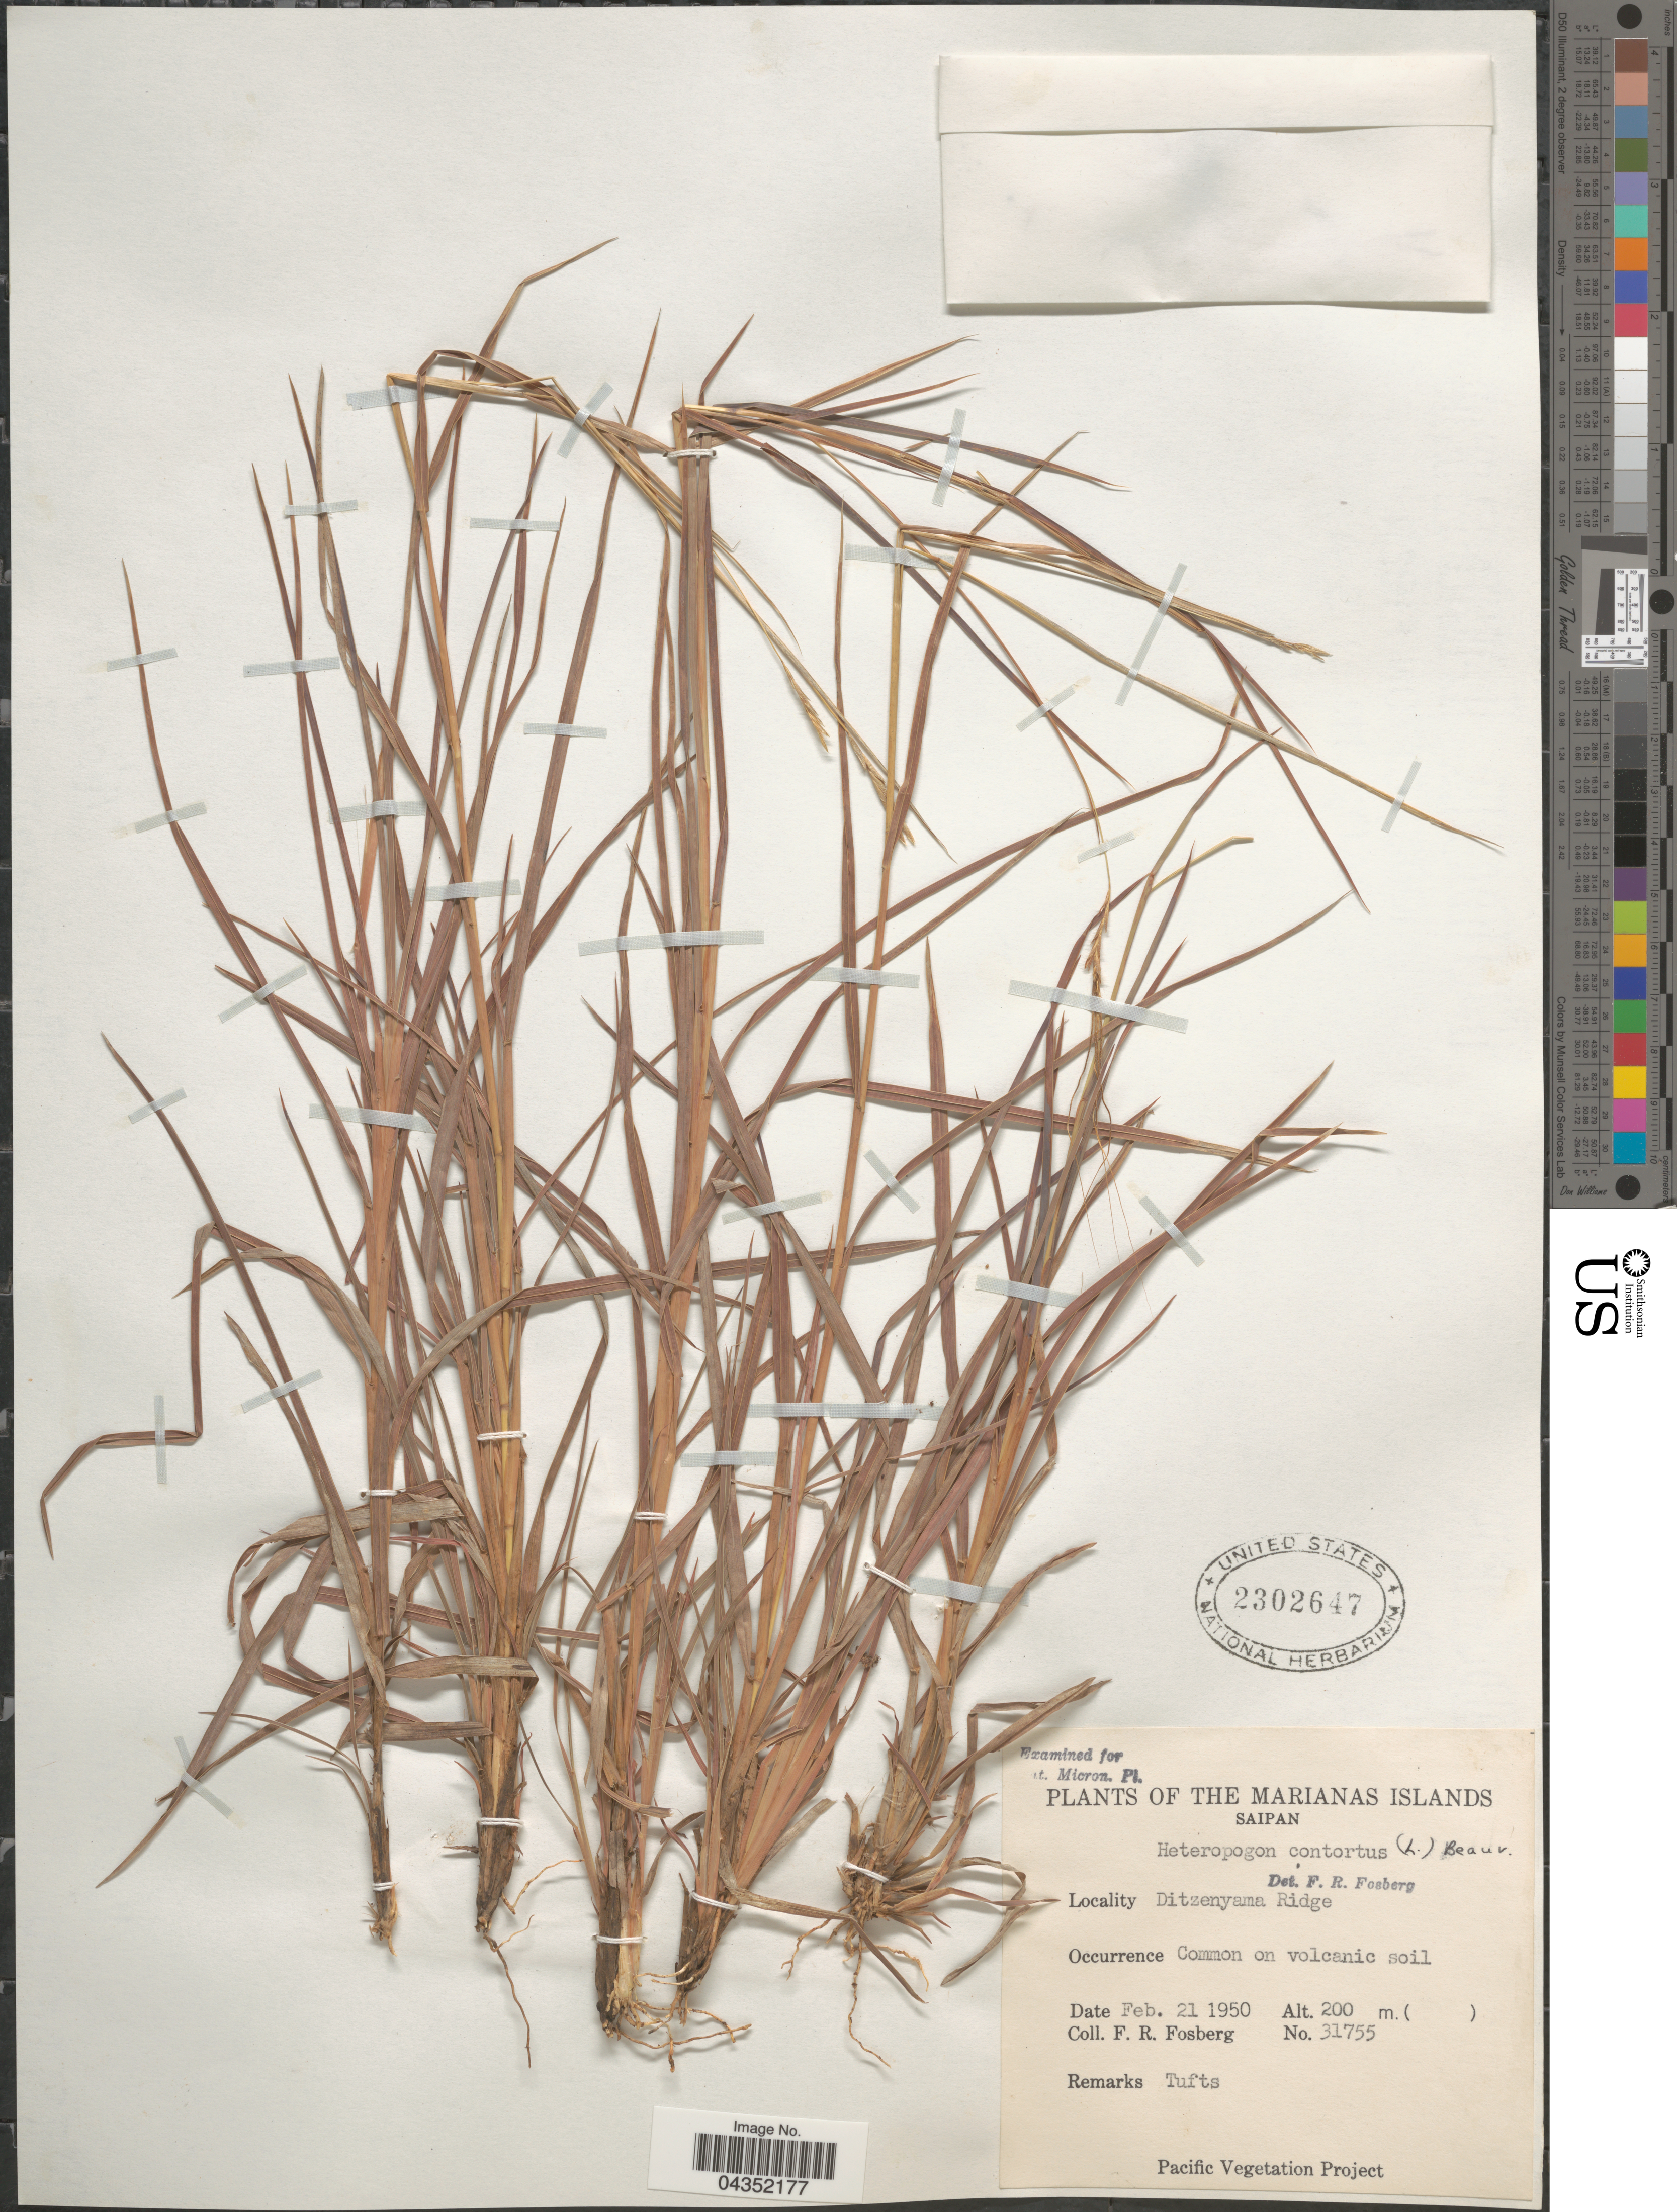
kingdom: Plantae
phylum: Tracheophyta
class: Liliopsida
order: Poales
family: Poaceae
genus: Heteropogon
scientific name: Heteropogon contortus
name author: (L.) P. Beauv. ex Roem. & Schult.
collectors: F. R. Fosberg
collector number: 31755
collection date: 1950-02-21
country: Northern Mariana Islands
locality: The Marianas Islands. Saipan. Ditzenyama Ridge.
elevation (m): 200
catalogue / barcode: US 2302647